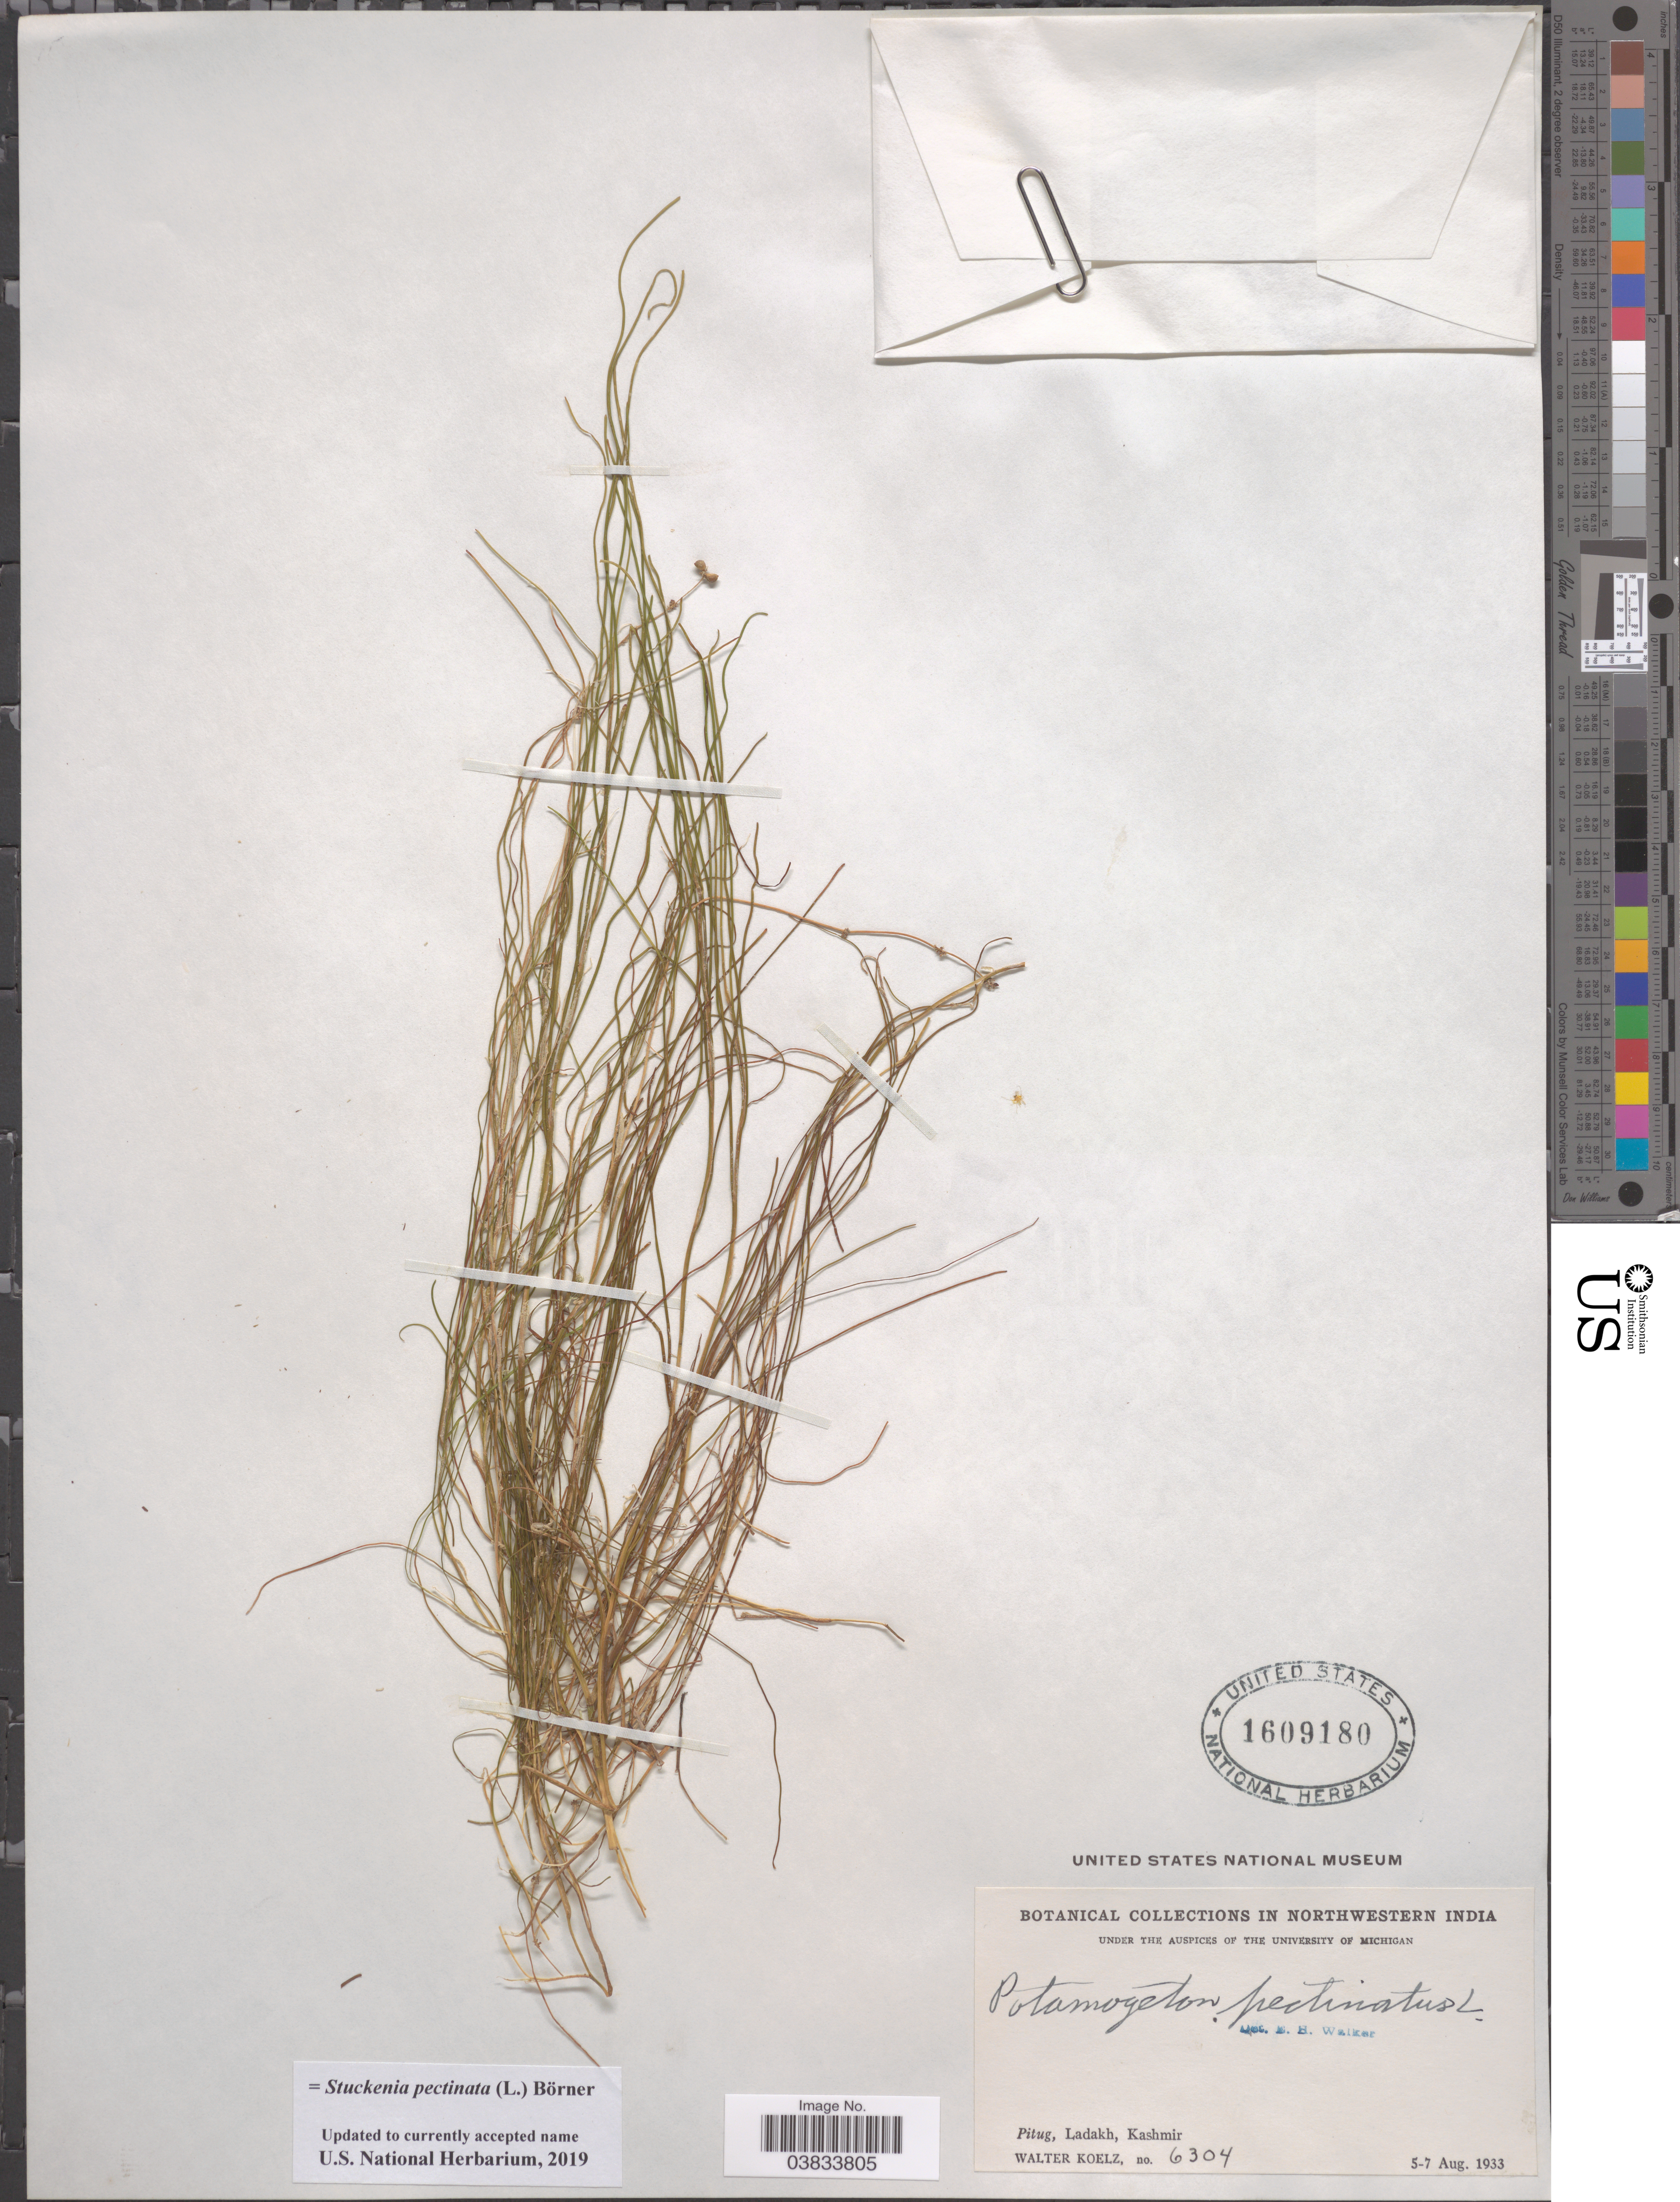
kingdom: Plantae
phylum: Tracheophyta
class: Liliopsida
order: Alismatales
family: Potamogetonaceae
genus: Stuckenia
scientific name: Stuckenia pectinata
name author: (L.) Börner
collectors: W. N. Koelz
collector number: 6304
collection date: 1933-08-05/1933-08-07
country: India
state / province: Jammu and Kashmir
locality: Northwestern India. Pitug, Ladakh, Kashmir.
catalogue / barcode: US 1609180